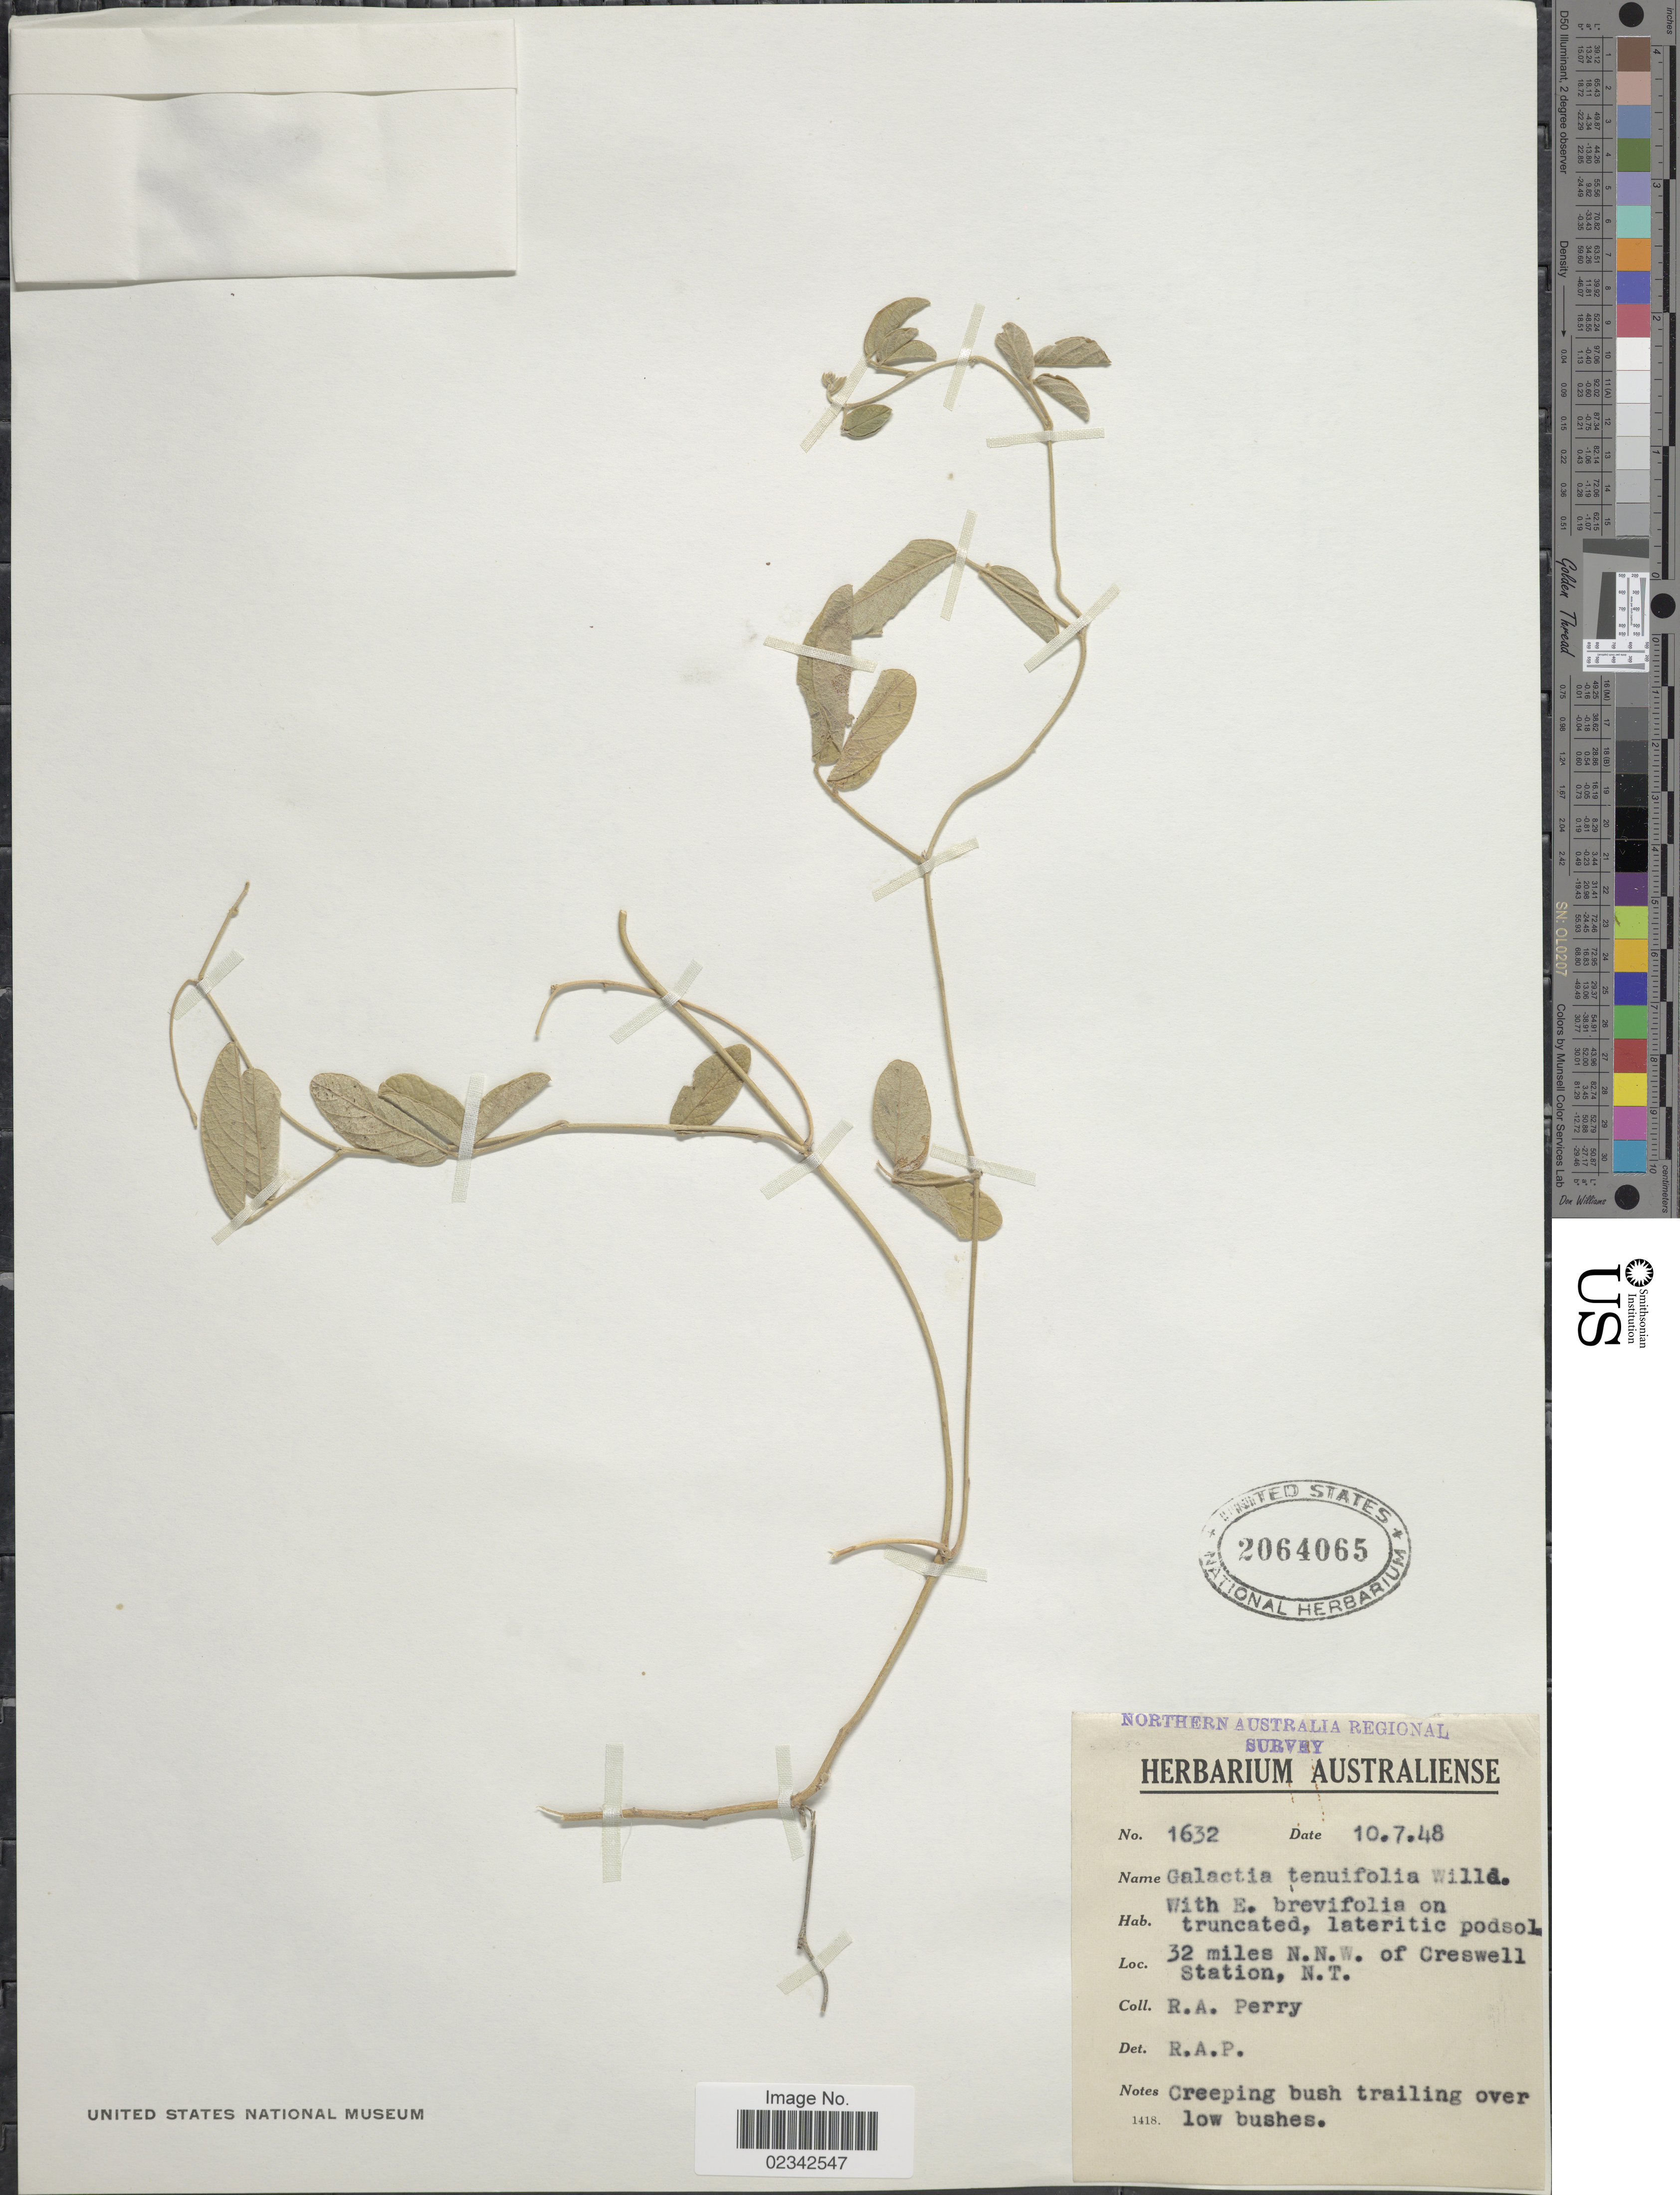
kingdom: Plantae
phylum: Tracheophyta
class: Magnoliopsida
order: Fabales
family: Fabaceae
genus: Galactia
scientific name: Galactia tenuiflora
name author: (J.G. Klein ex Willd.) Wight & Arn.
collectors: Perry, R. A.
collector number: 1632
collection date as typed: Transcribed d/m/y: 10/7/48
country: Australia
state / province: Northern Territory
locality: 32 miles N.N.W. of Creswell Station, N.T.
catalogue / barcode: US 2064065